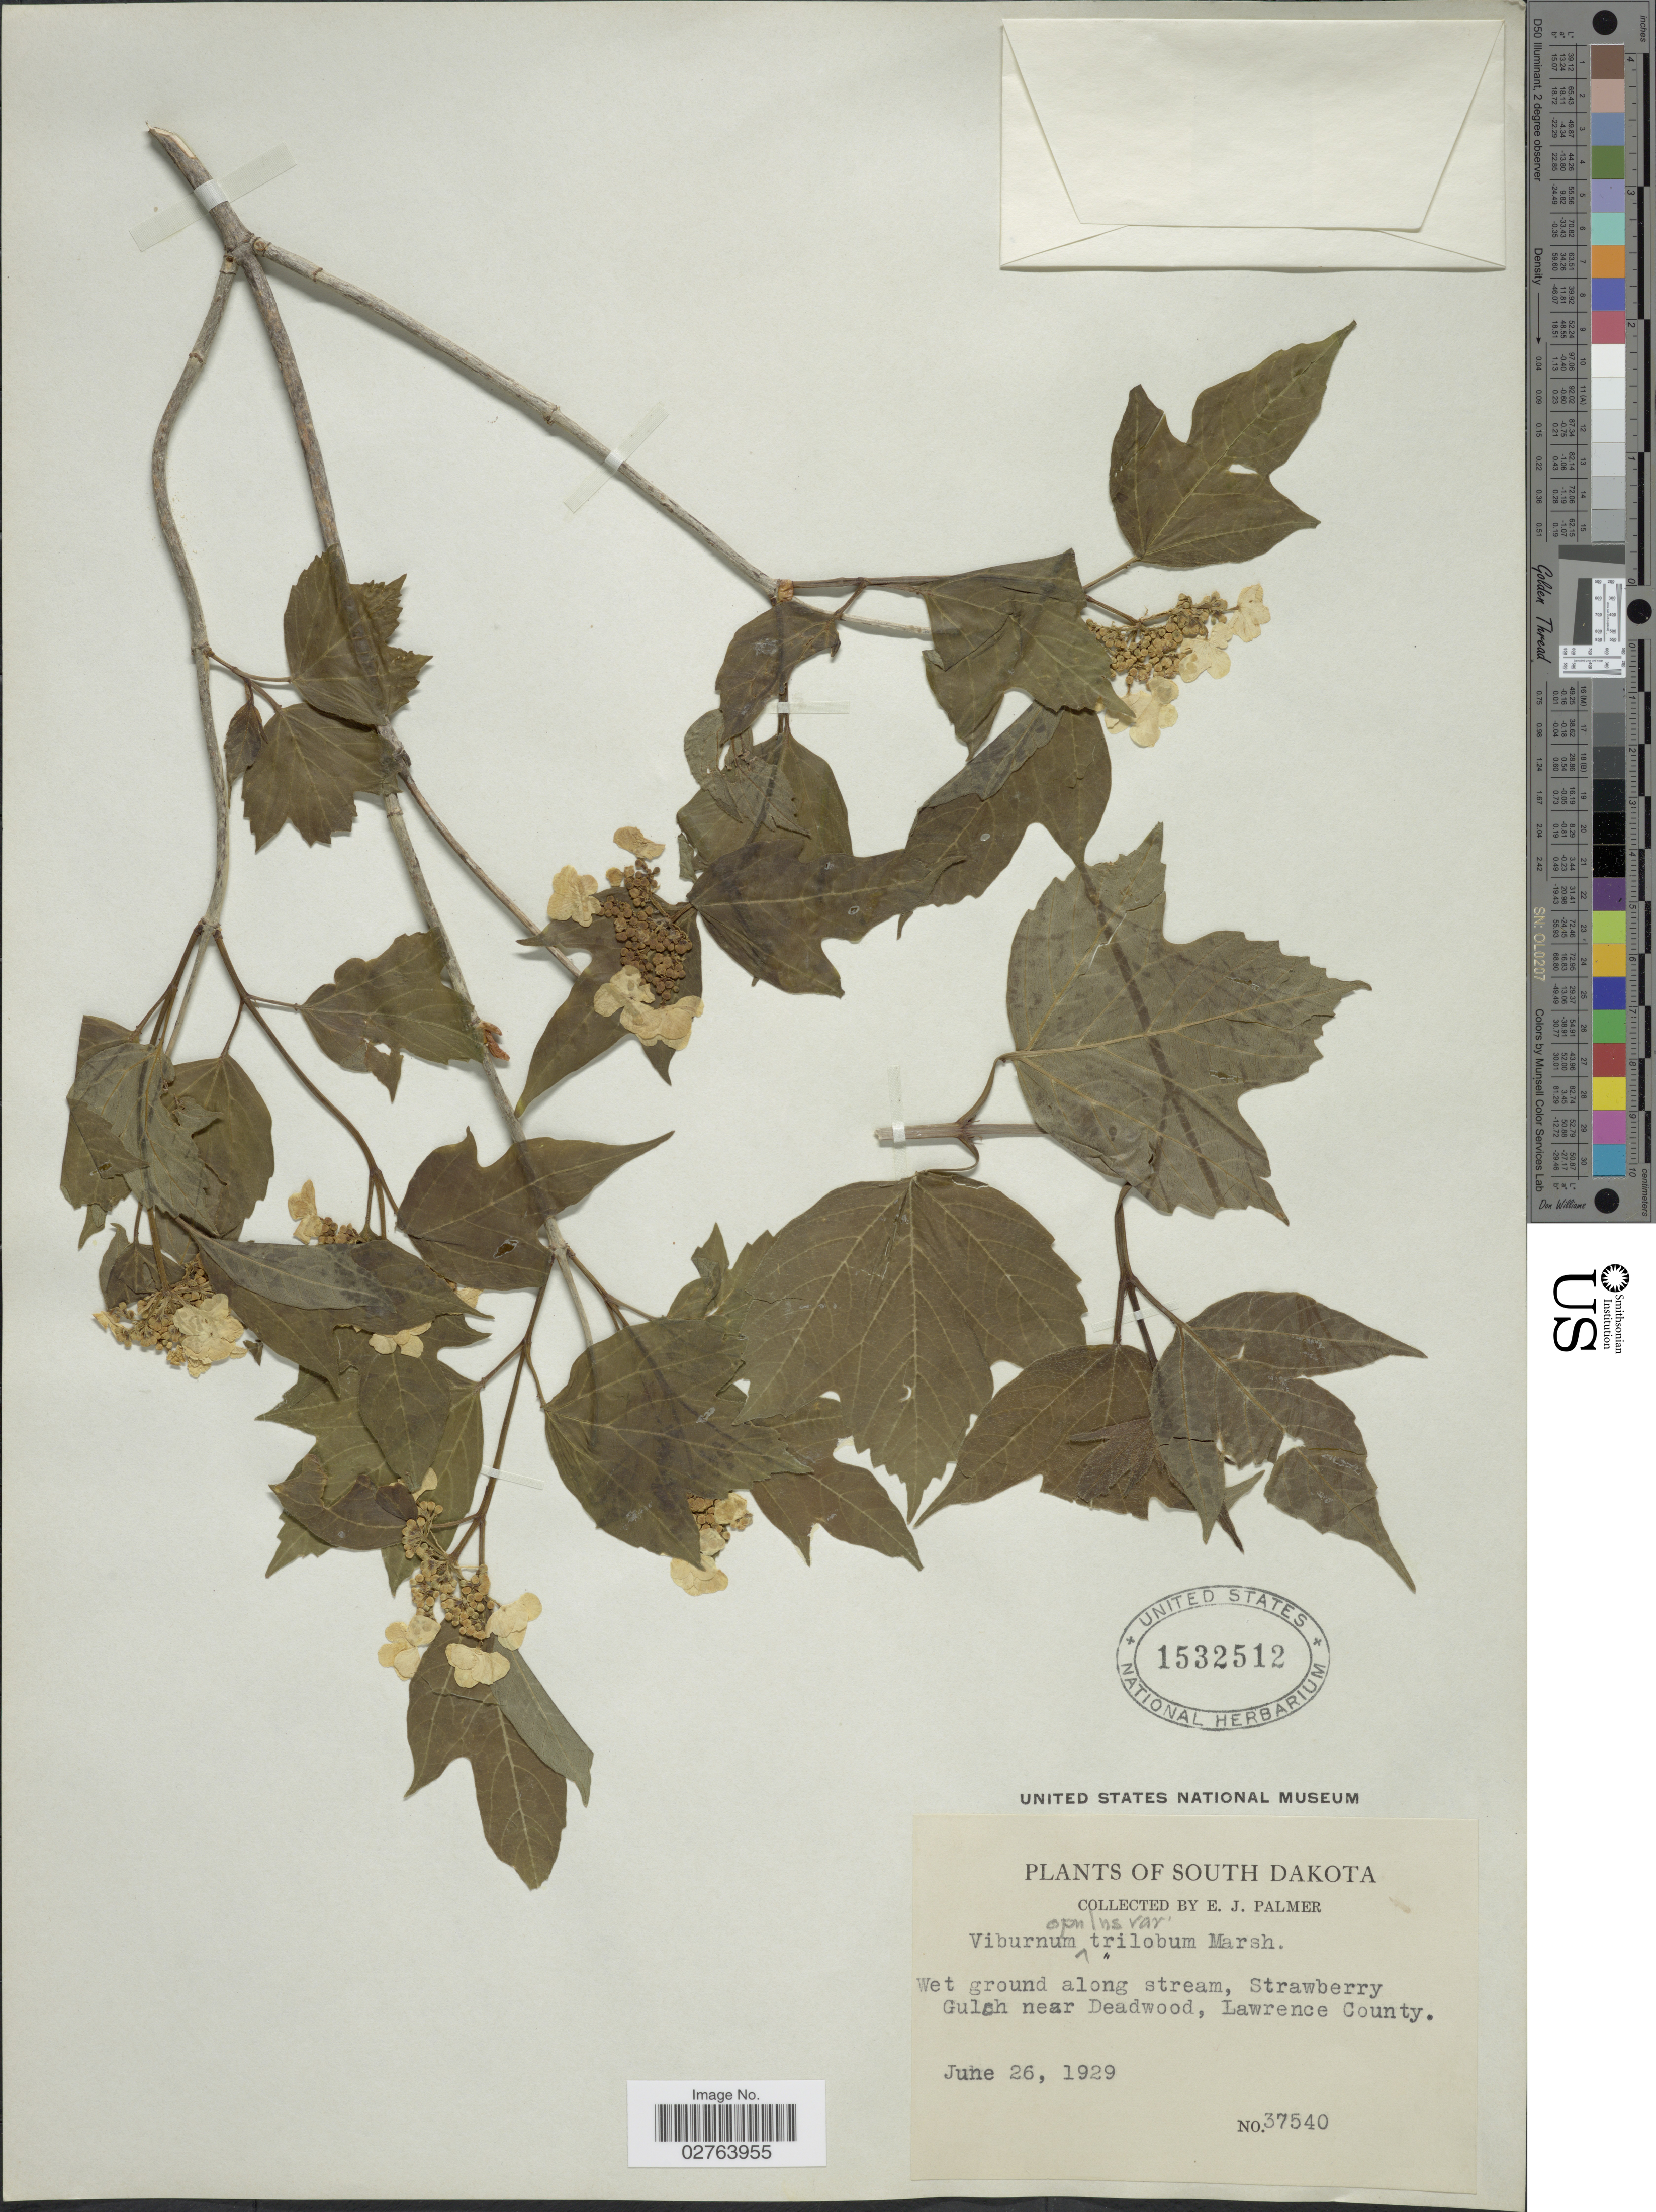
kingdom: Plantae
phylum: Tracheophyta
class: Magnoliopsida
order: Dipsacales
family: Viburnaceae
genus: Viburnum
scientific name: Viburnum opulus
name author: L.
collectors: E. J. Palmer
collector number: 37540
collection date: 1929-06-26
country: United States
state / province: South Dakota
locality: Wet ground along stream, Strawberry Gulch near Deadwood, Lawrence County.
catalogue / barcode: US 1532512